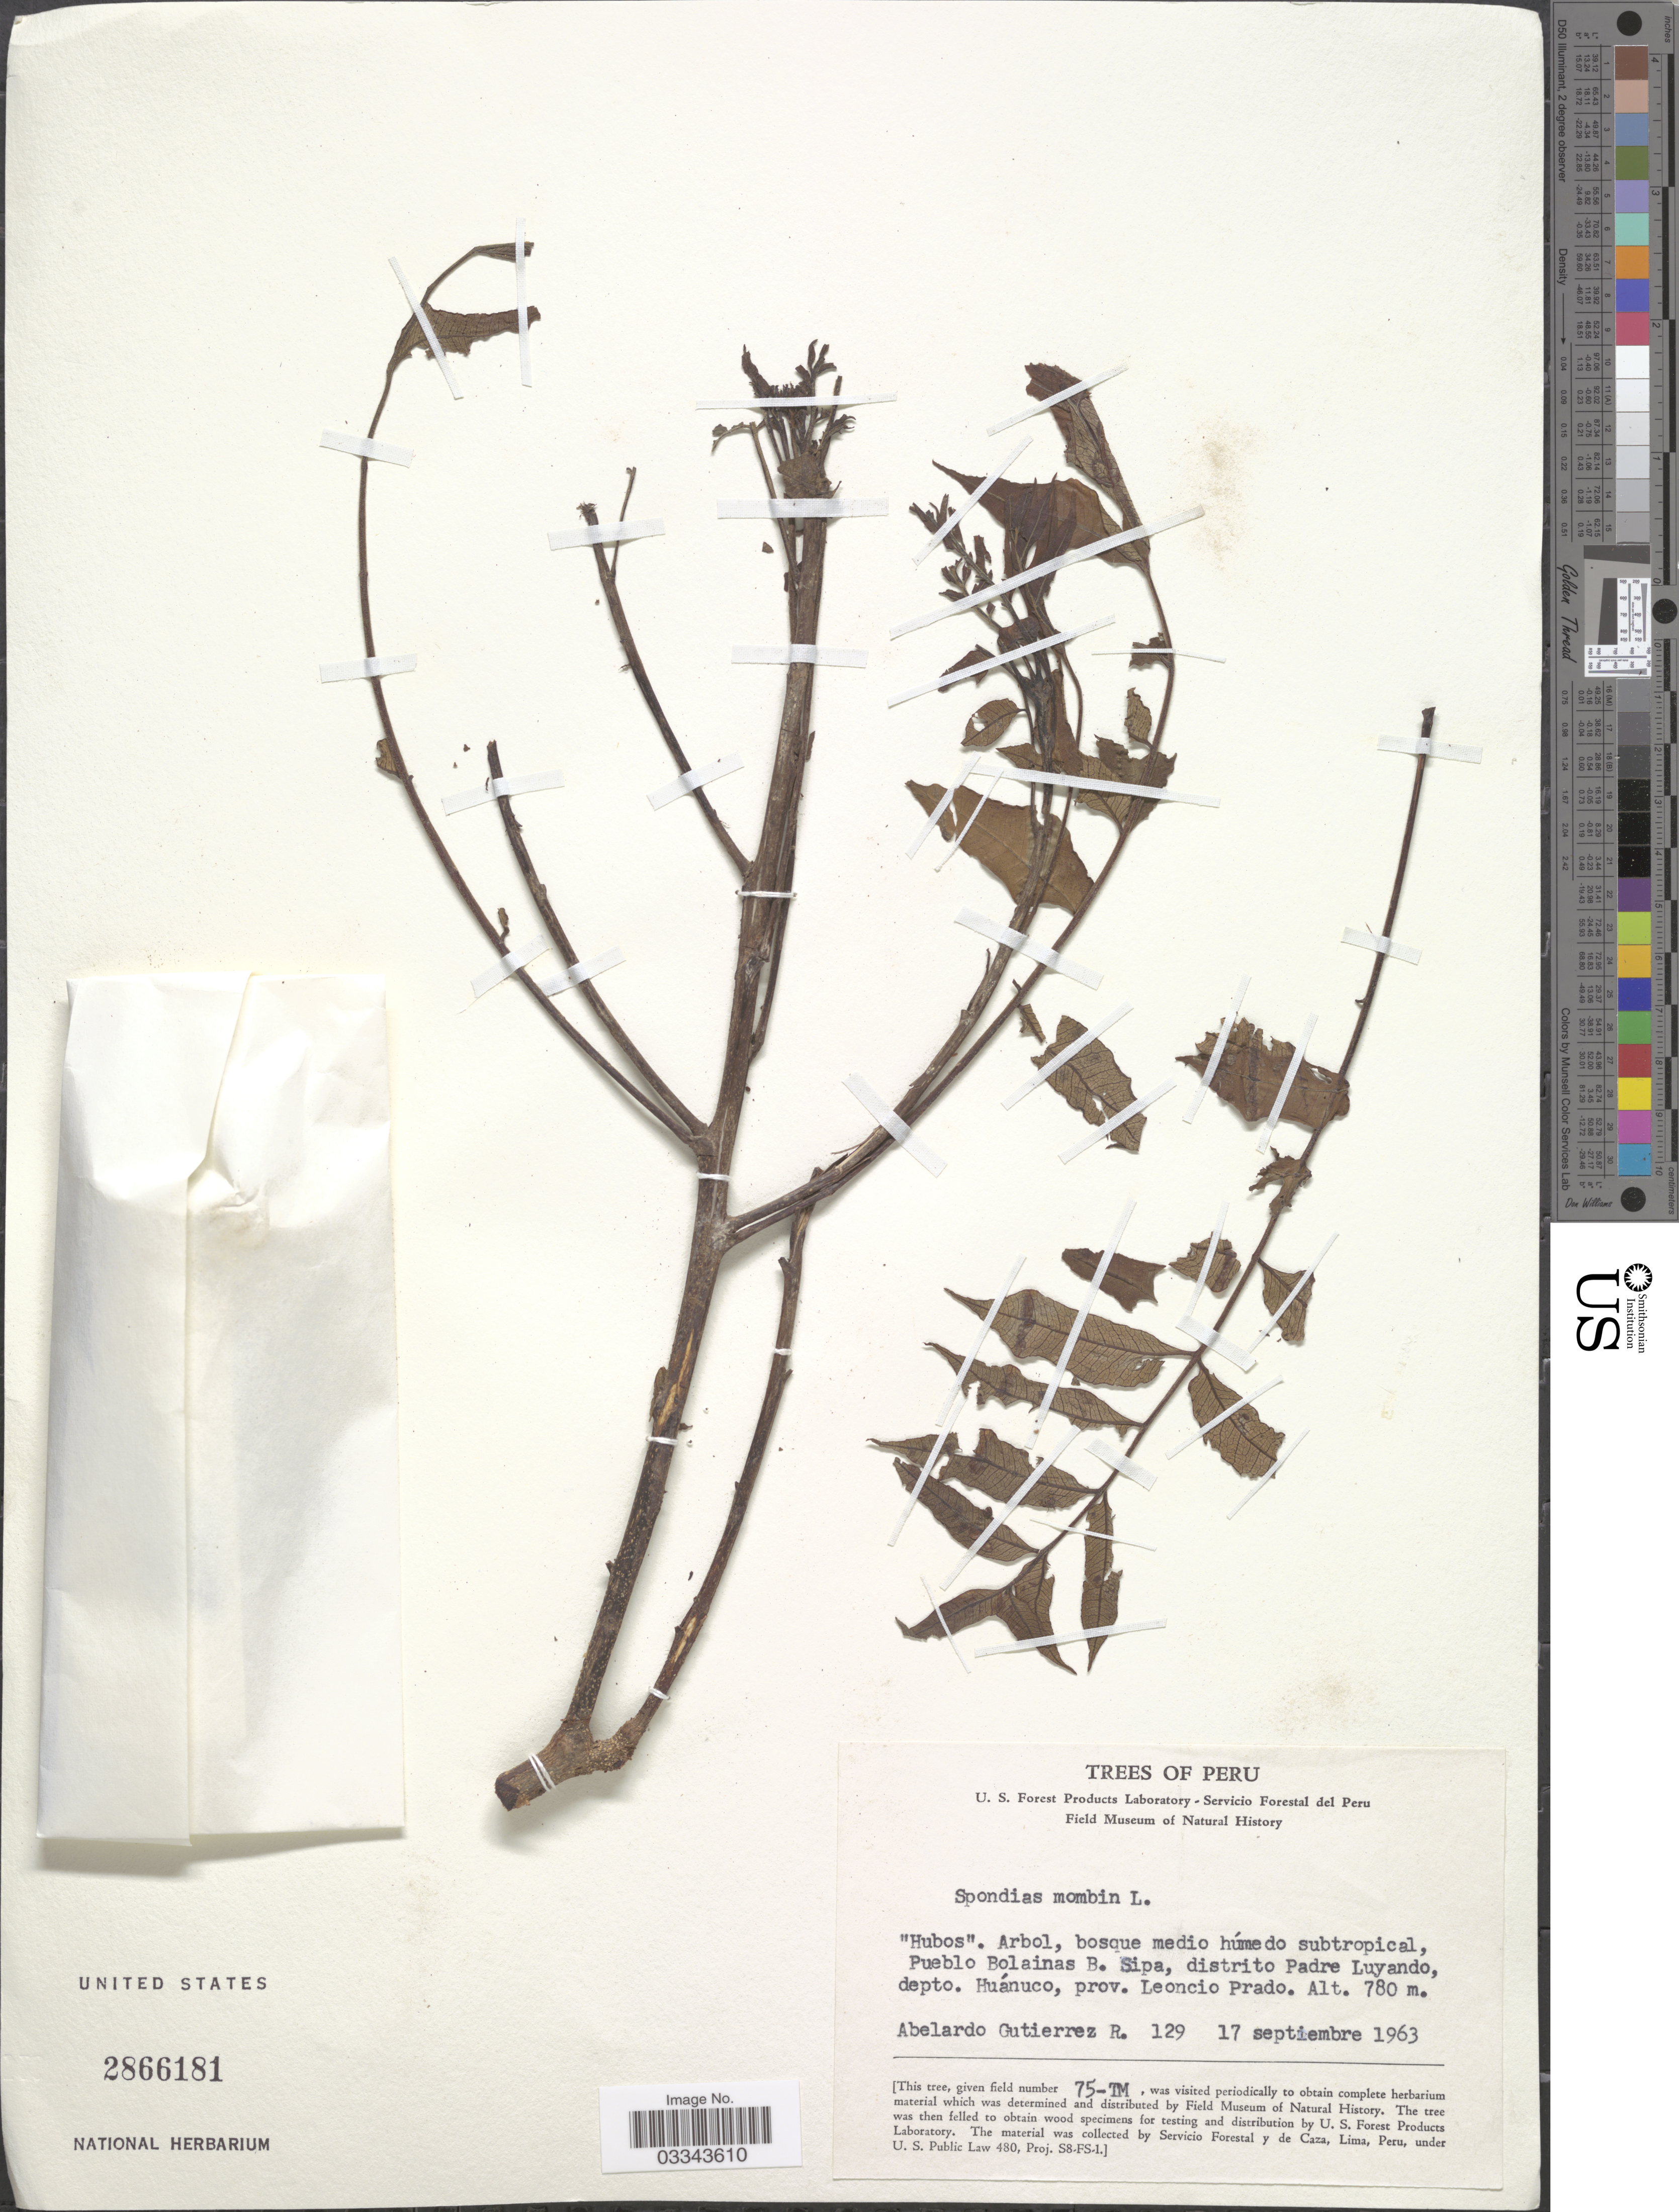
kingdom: Plantae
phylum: Tracheophyta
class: Magnoliopsida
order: Sapindales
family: Anacardiaceae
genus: Spondias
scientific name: Spondias mombin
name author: L.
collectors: A. Gutiérrez R.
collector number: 129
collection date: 1963-09-17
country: Peru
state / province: Huánuco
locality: Pueblo Bolainas B. Sipa, distrito Padre Luyando, depto. Huánuco, prov. Leoncio Prado.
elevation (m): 780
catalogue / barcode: US 2866181